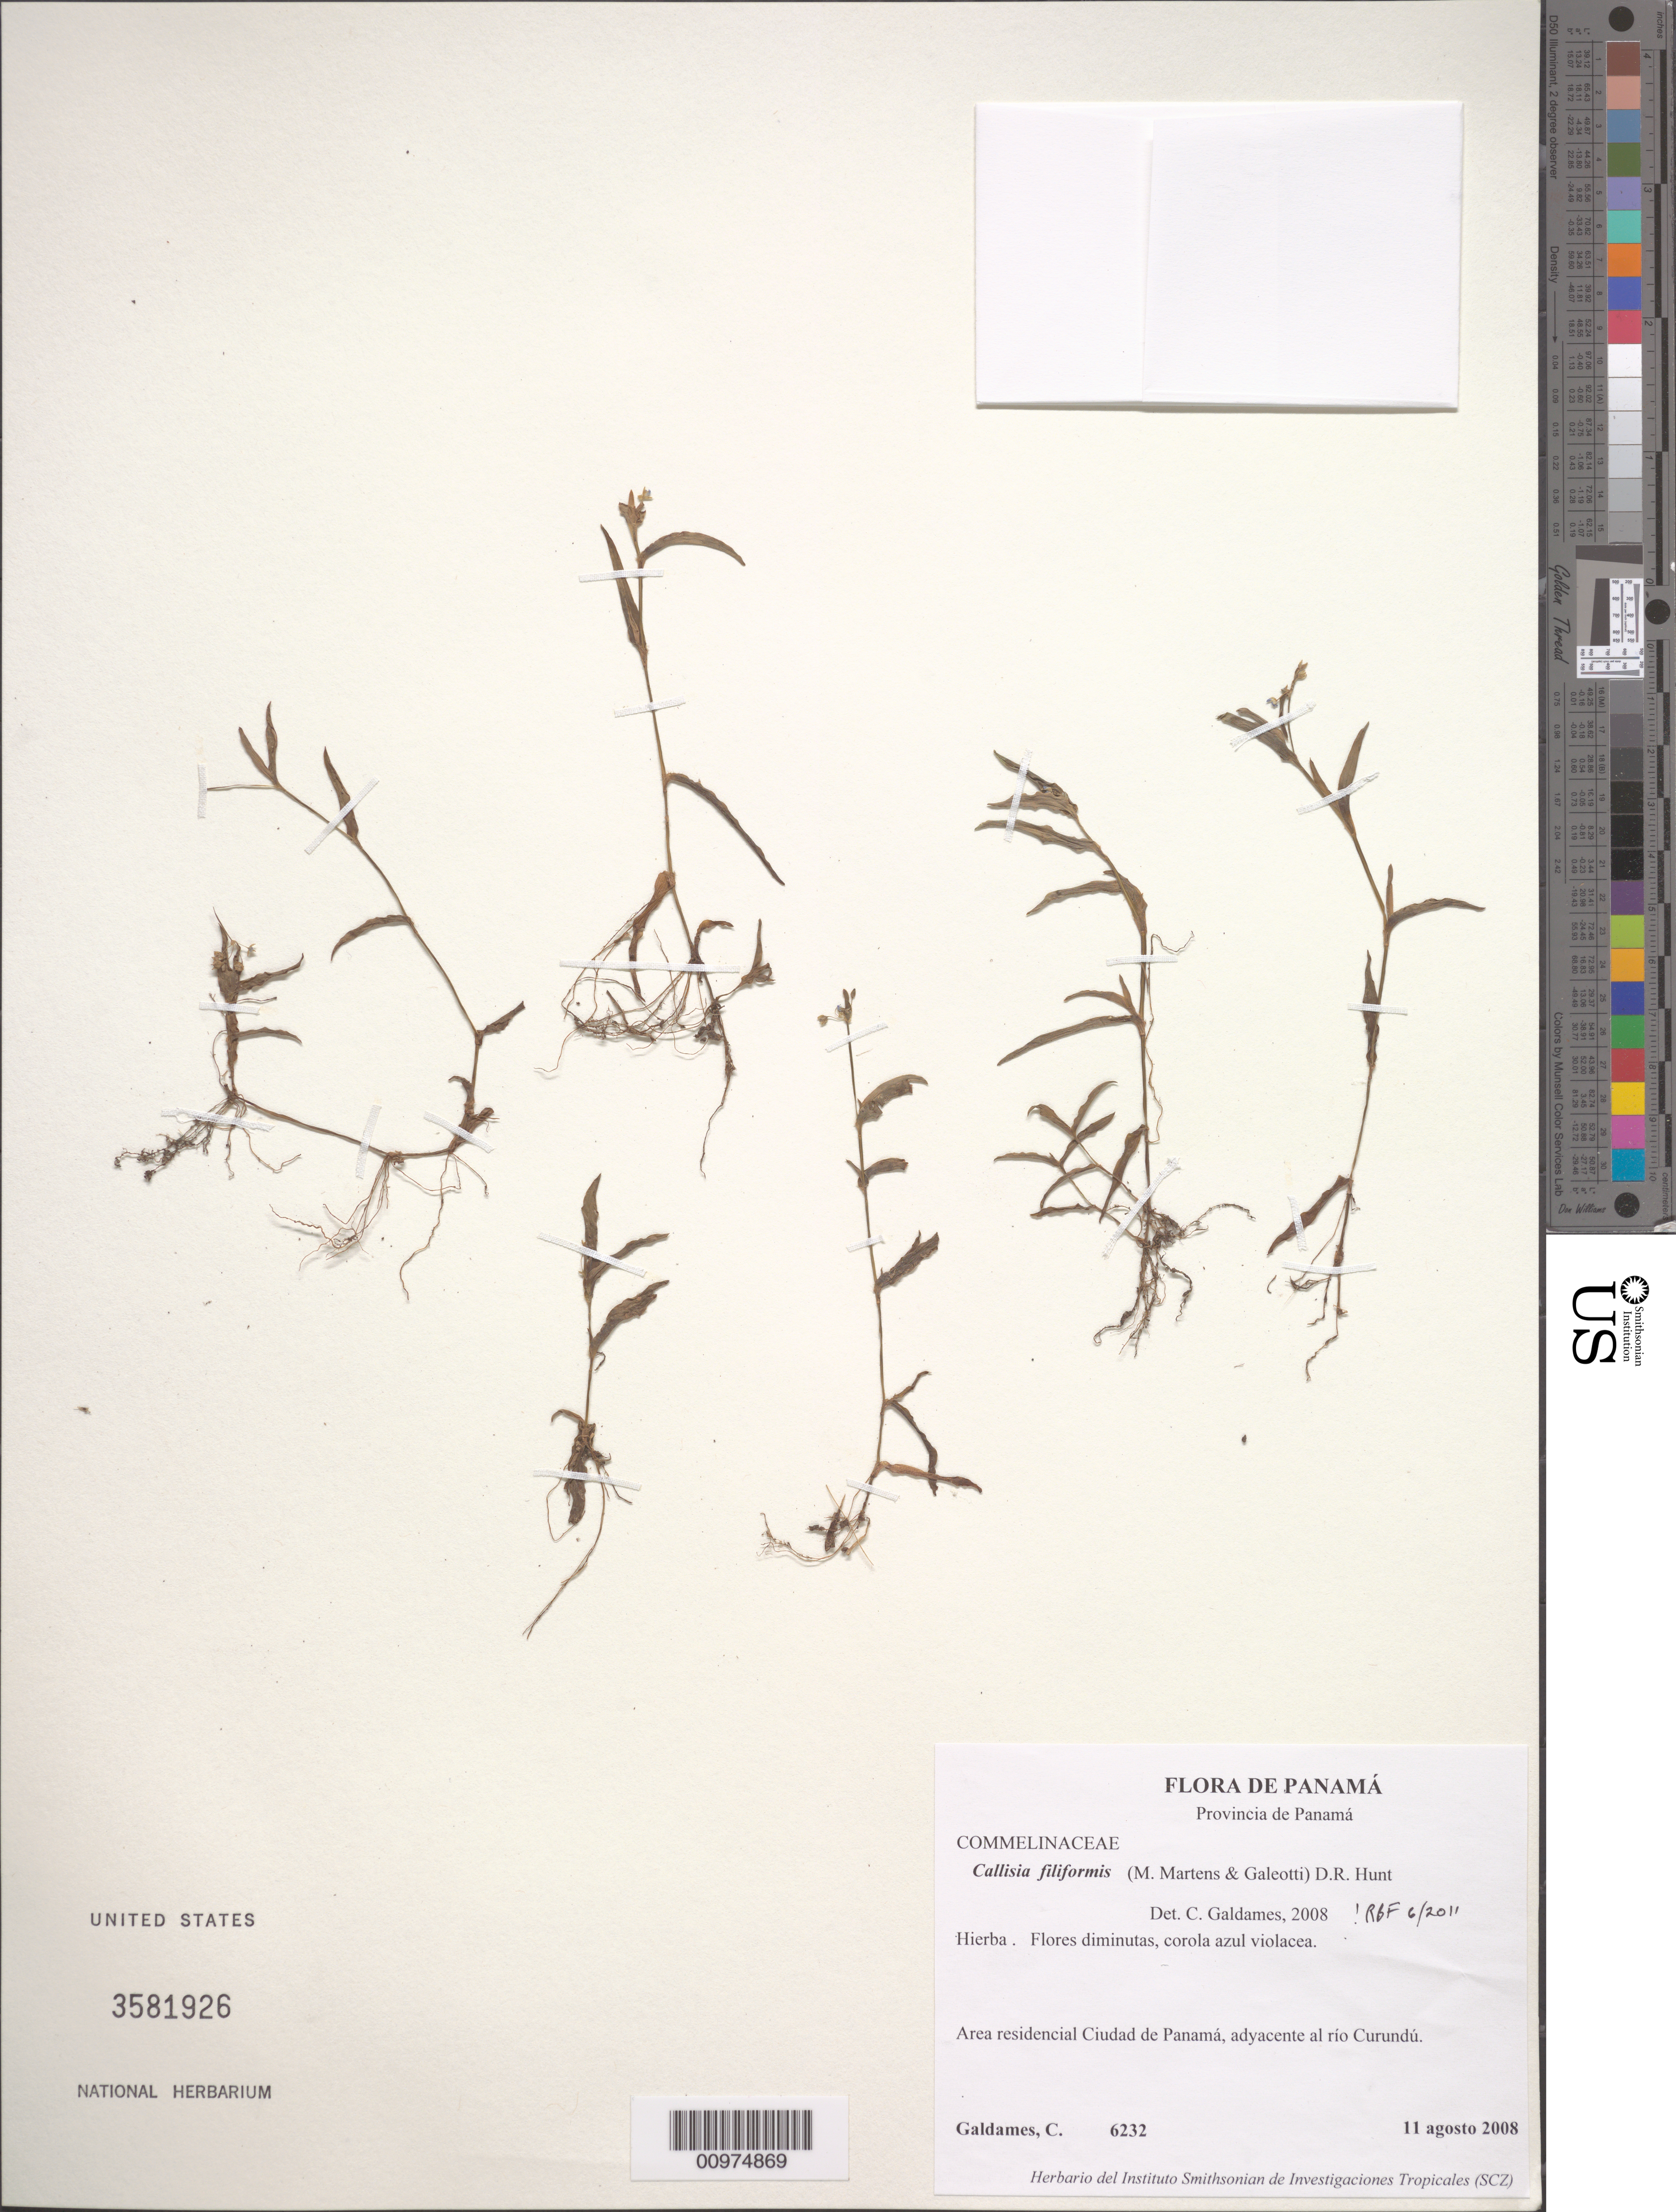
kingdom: Plantae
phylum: Tracheophyta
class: Liliopsida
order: Commelinales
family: Commelinaceae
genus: Callisia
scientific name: Callisia filiformis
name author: (M. Martens & Galeotti) D.R. Hunt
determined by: Faden, Robert B., (US), Smithsonian Institution - National Museum of Natural History (UNITED STATES)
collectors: C. Galdames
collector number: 6232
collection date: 2008-08-11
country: Panama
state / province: Panamá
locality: Area residencial Ciudad de Panama, adyacente al rio Curundu.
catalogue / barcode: US 3581926